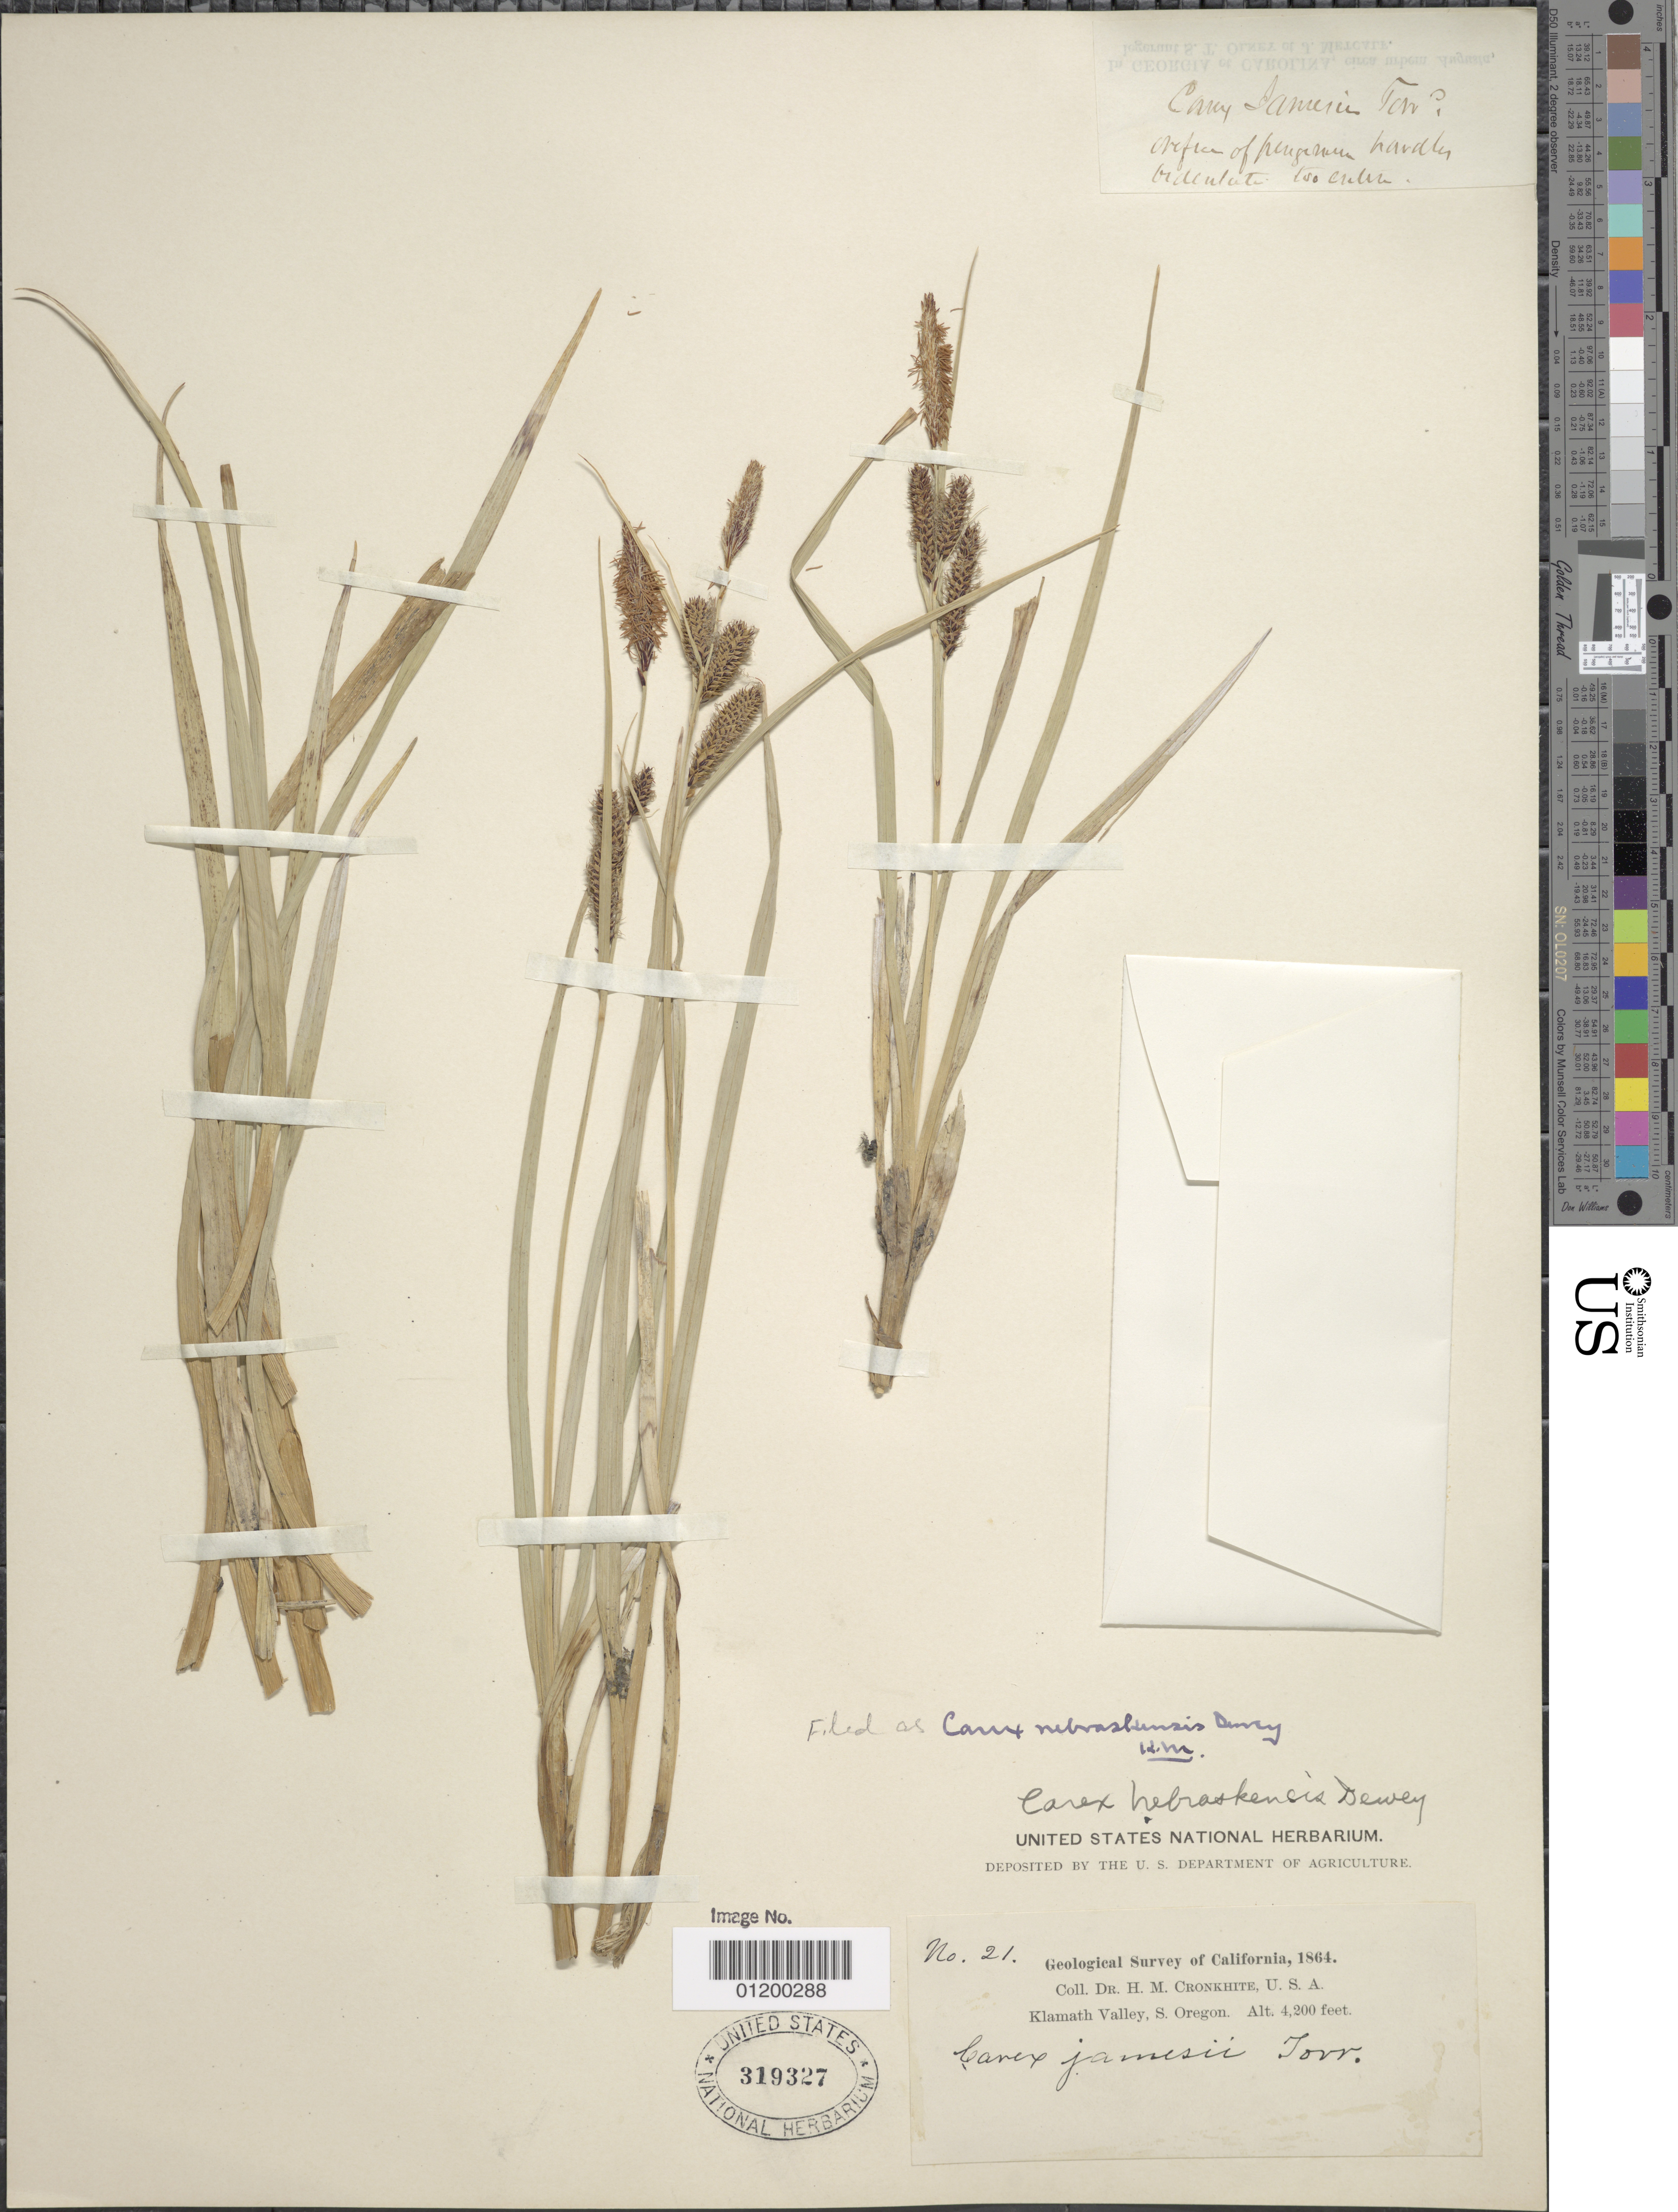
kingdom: Plantae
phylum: Tracheophyta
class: Liliopsida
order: Poales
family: Cyperaceae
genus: Carex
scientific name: Carex nebrascensis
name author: Dewey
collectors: H. M. Cronkhite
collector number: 21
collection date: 1864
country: United States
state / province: Oregon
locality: Klamath Valley, S. Oregon.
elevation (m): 1280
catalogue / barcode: US 319327